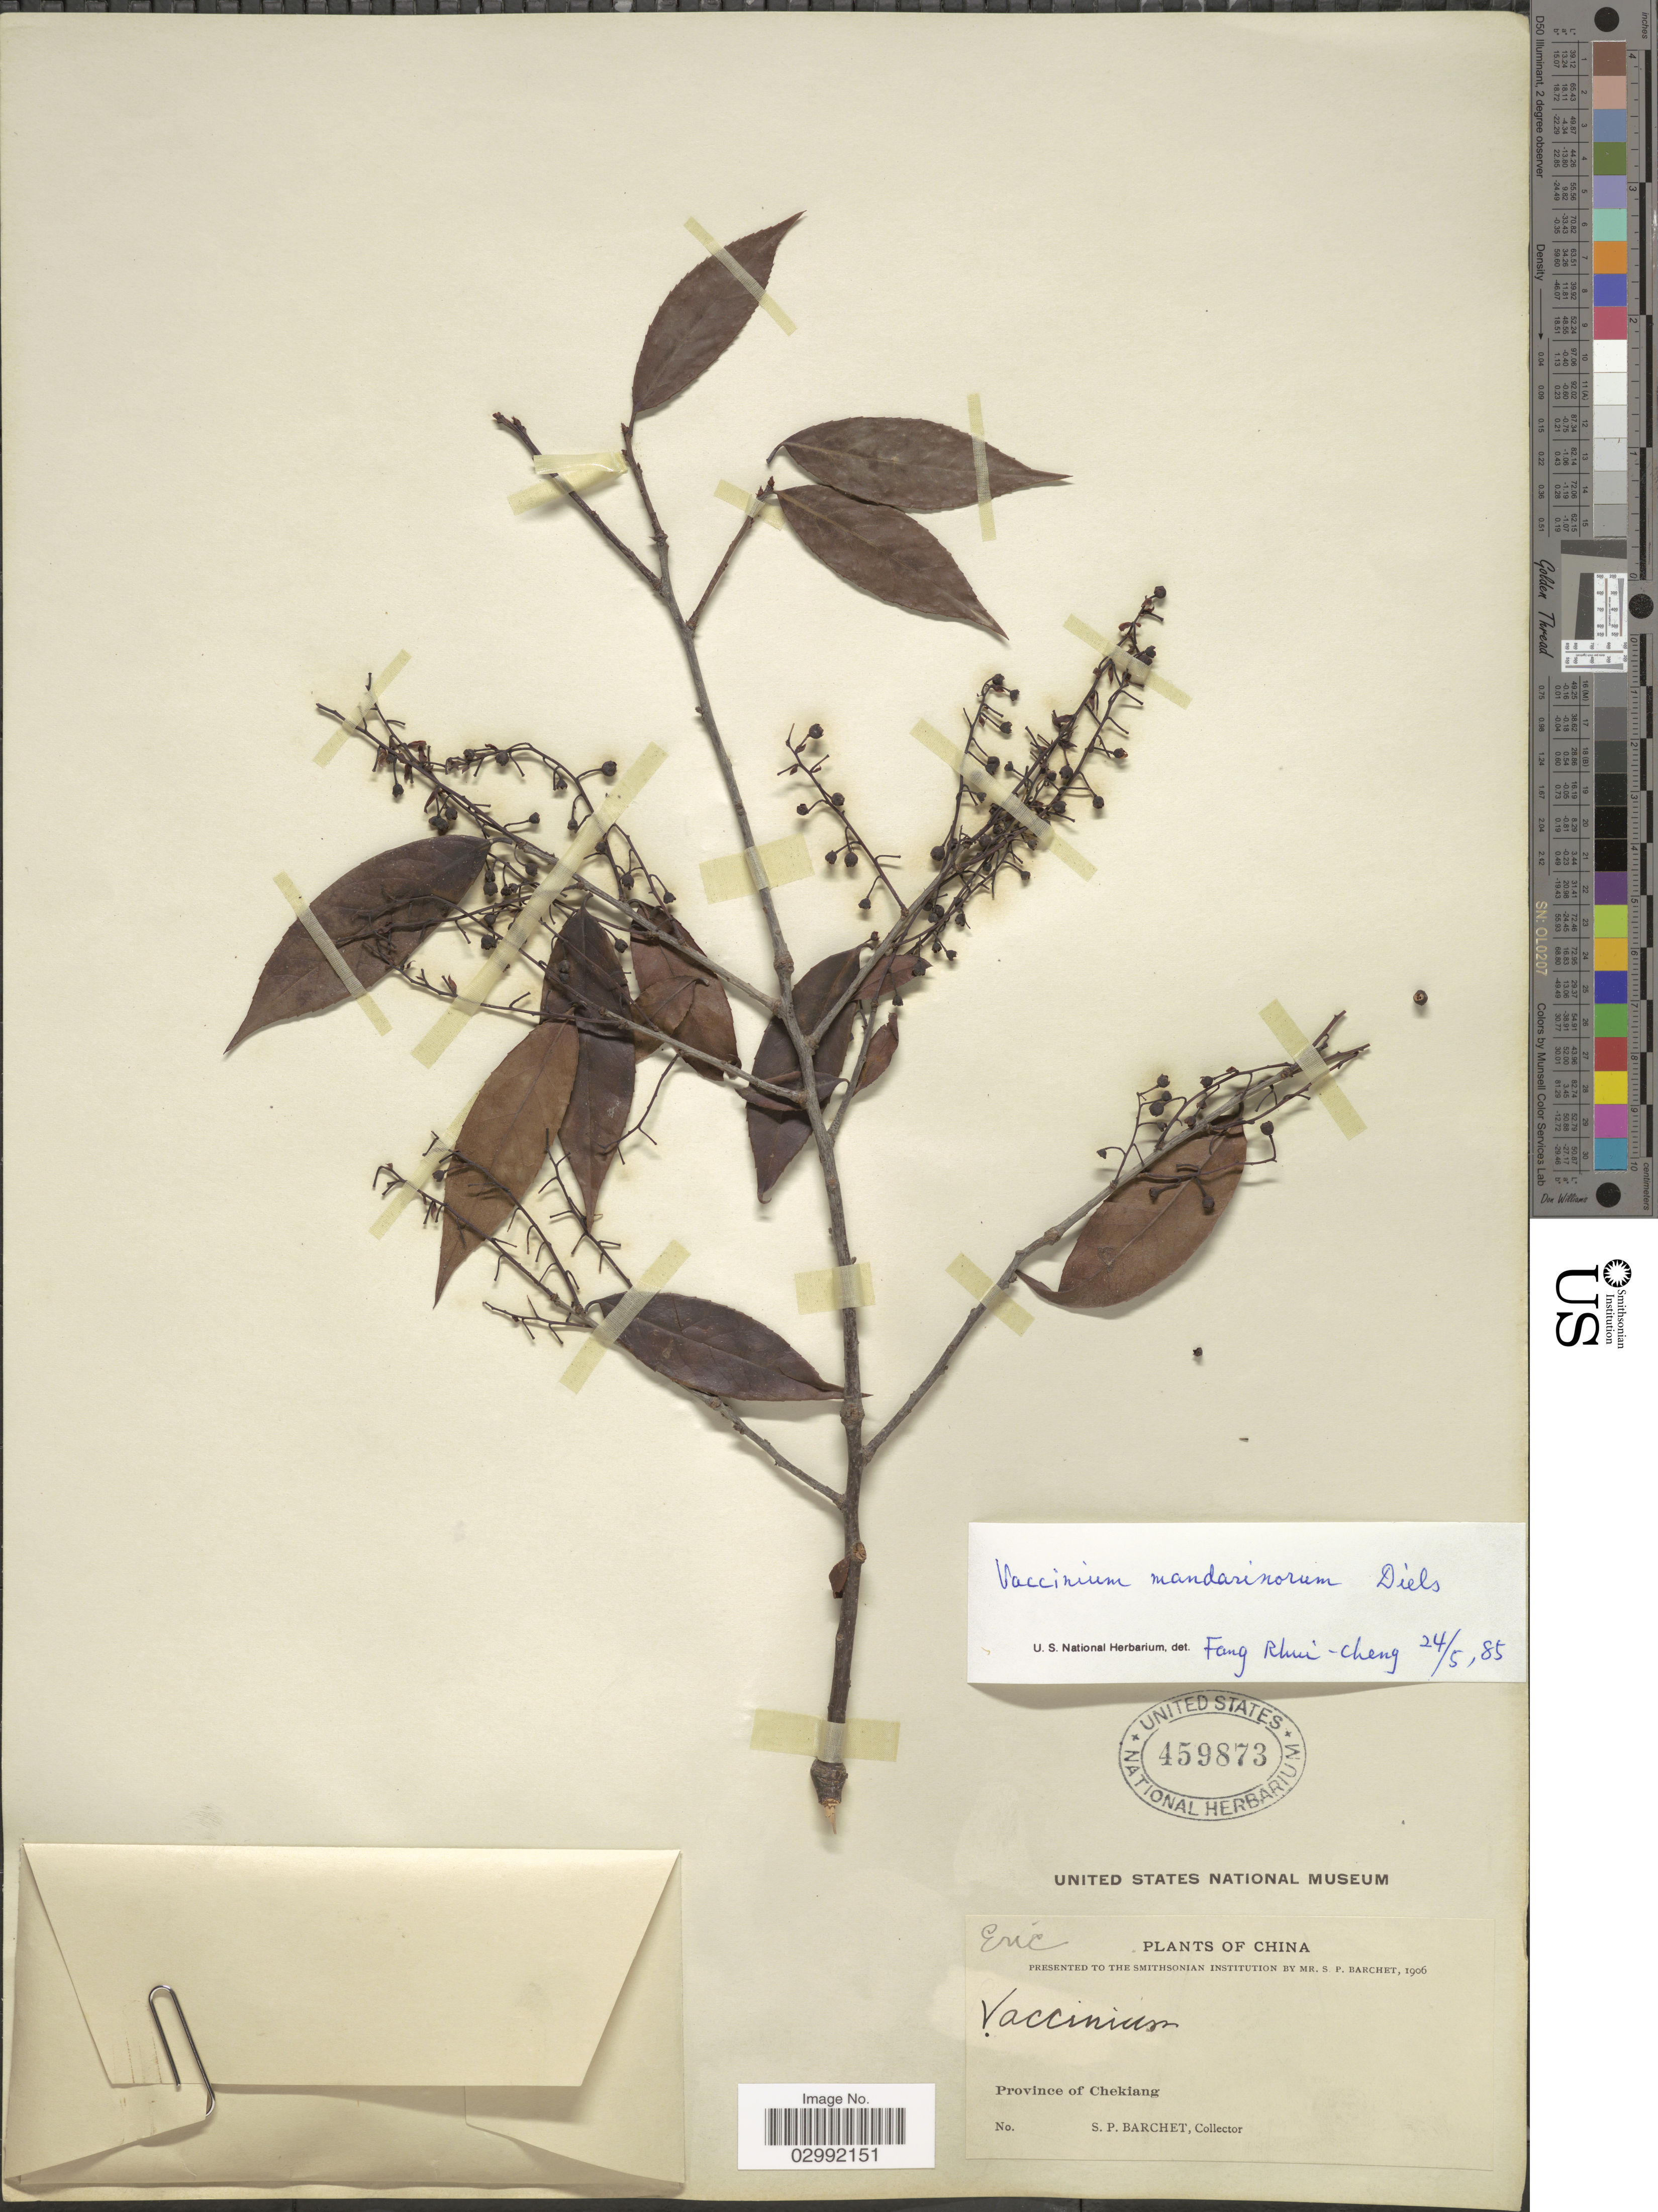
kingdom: Plantae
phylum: Tracheophyta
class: Magnoliopsida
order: Ericales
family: Ericaceae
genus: Vaccinium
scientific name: Vaccinium mandarinorum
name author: Diels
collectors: S. P. Barchet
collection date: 1906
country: China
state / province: Zhejiang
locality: Province of Chekiang.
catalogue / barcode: US 459873